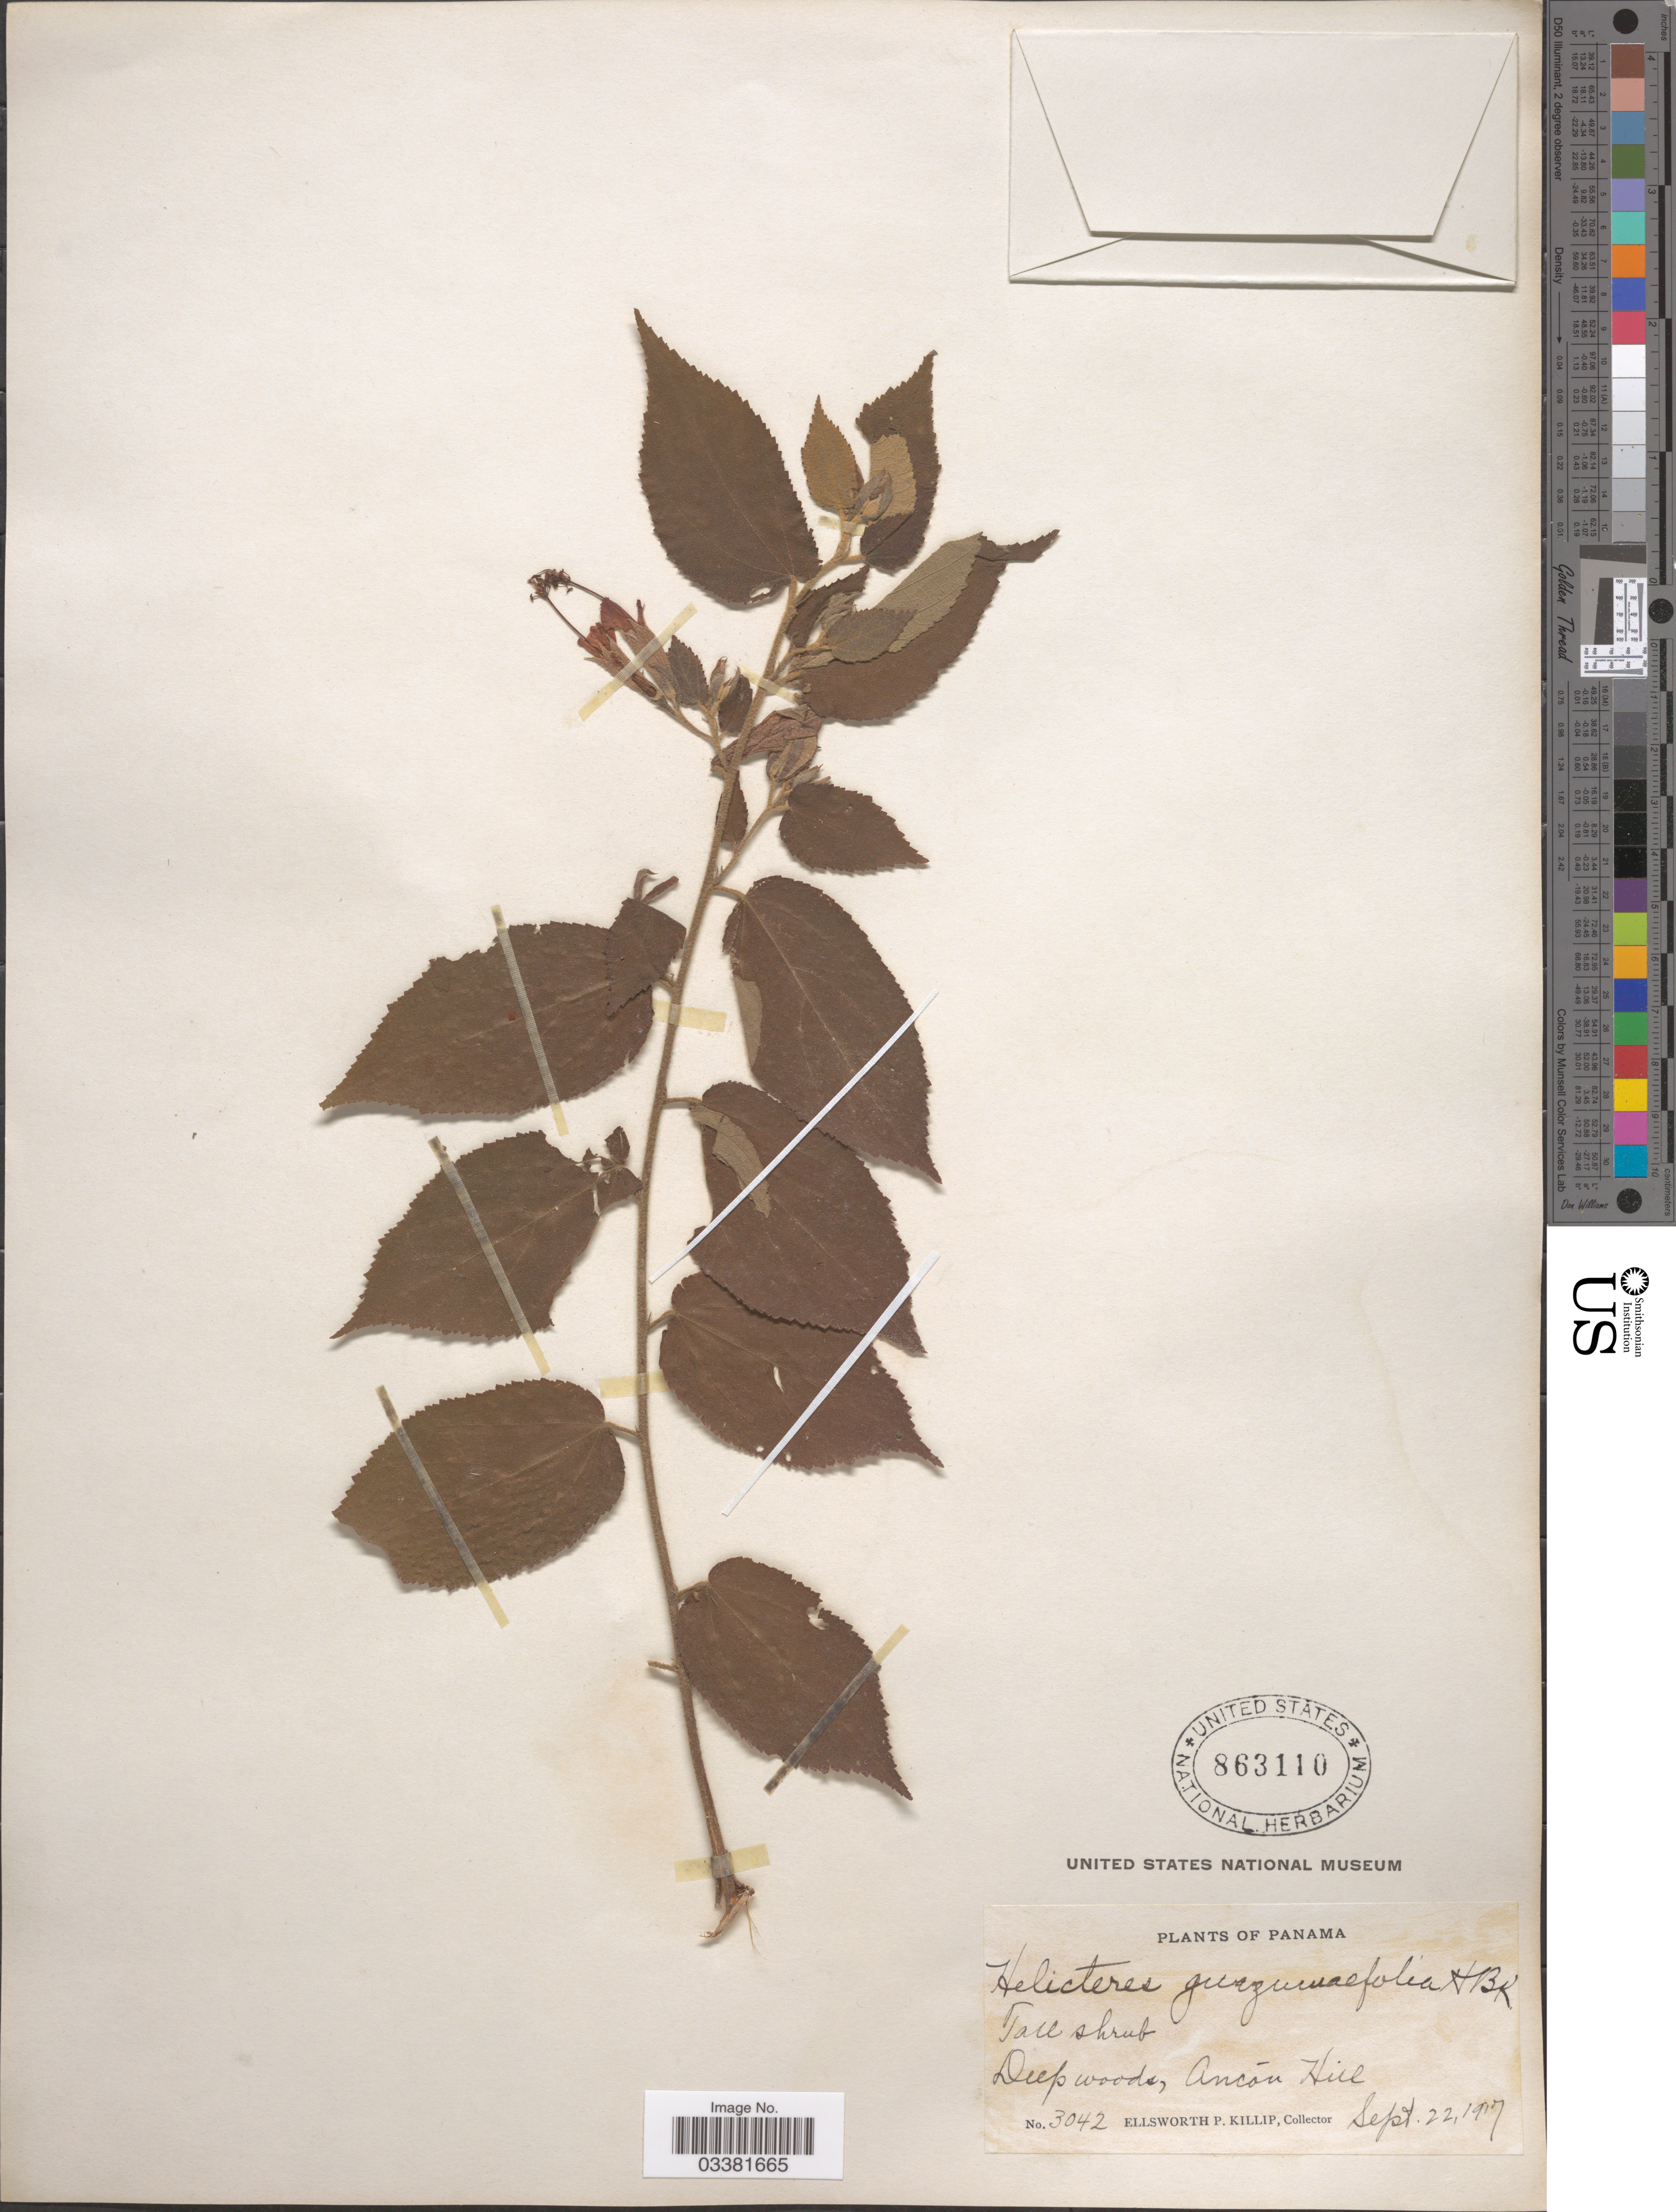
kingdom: Plantae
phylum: Tracheophyta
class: Magnoliopsida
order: Malvales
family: Malvaceae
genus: Helicteres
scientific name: Helicteres guazumifolia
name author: Kunth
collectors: E. P. Killip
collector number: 3042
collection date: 1917-09-22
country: Panama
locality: Ancón Hill.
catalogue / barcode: US 863110